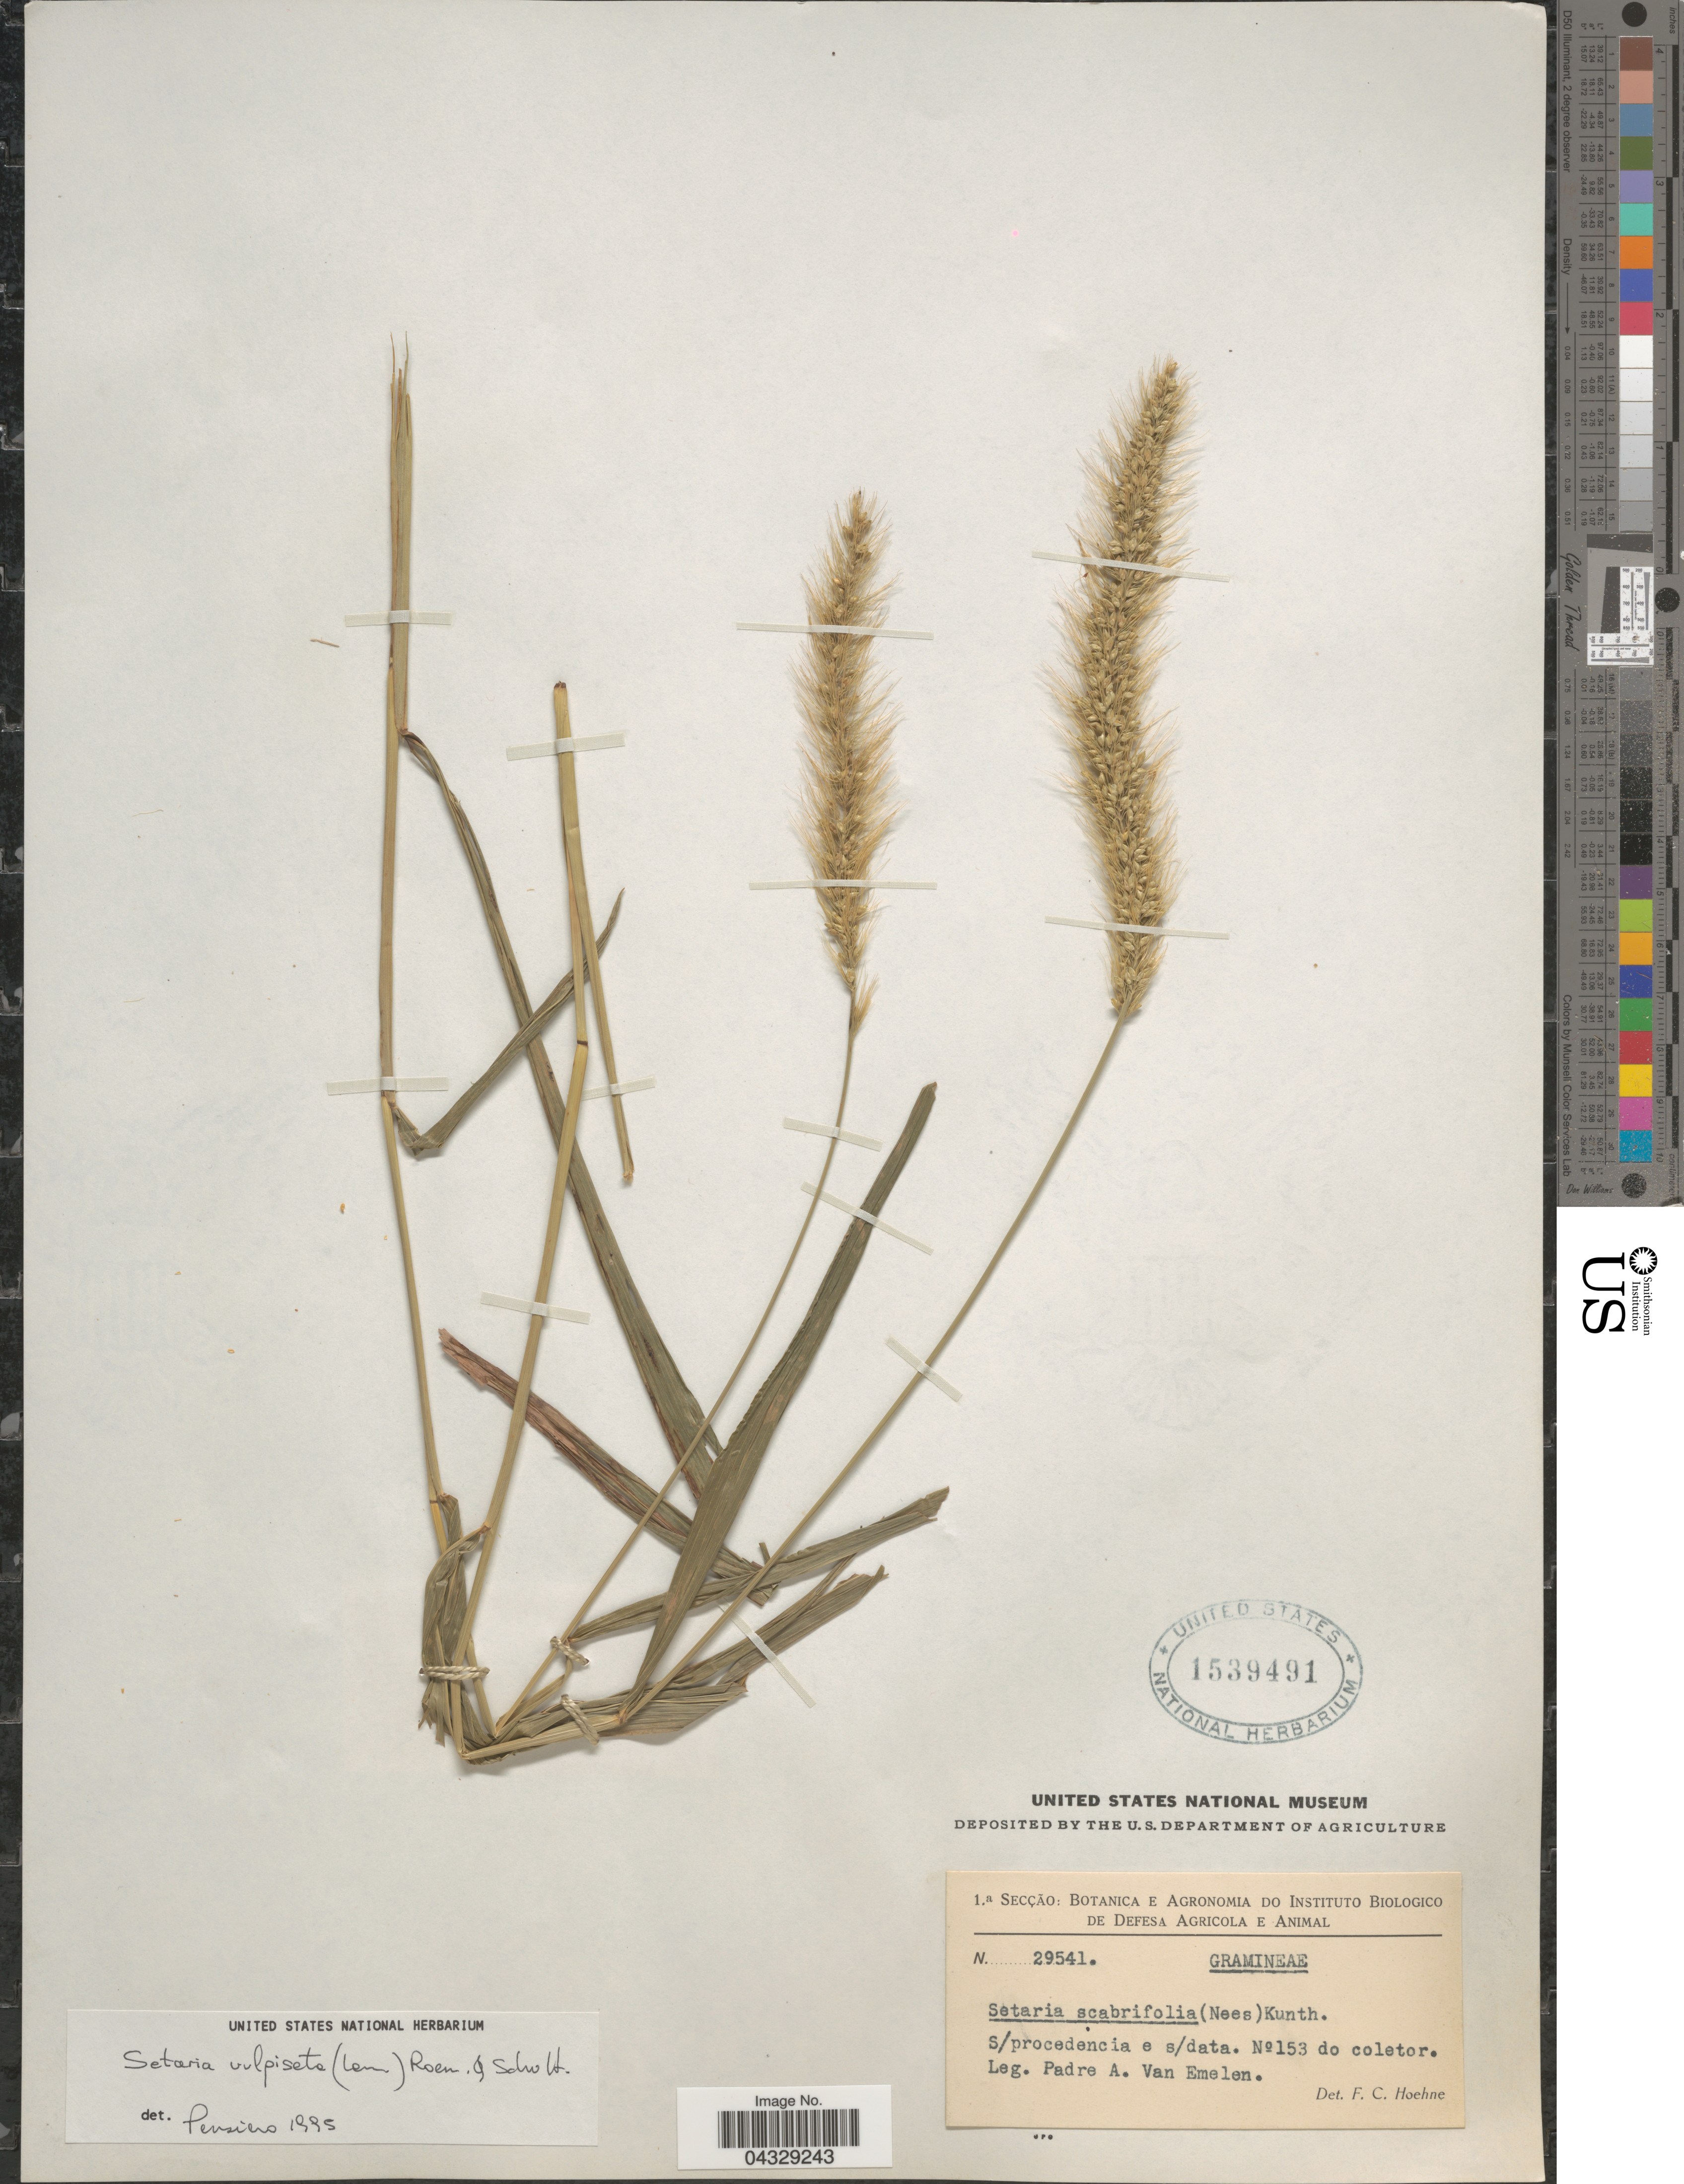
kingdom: Plantae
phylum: Tracheophyta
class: Liliopsida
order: Poales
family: Poaceae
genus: Setaria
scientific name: Setaria vulpiseta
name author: (Lam.) Roem. & Schult.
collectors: Padre A. van Emelen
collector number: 153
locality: S/procedencia e s/data.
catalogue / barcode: US 1539491